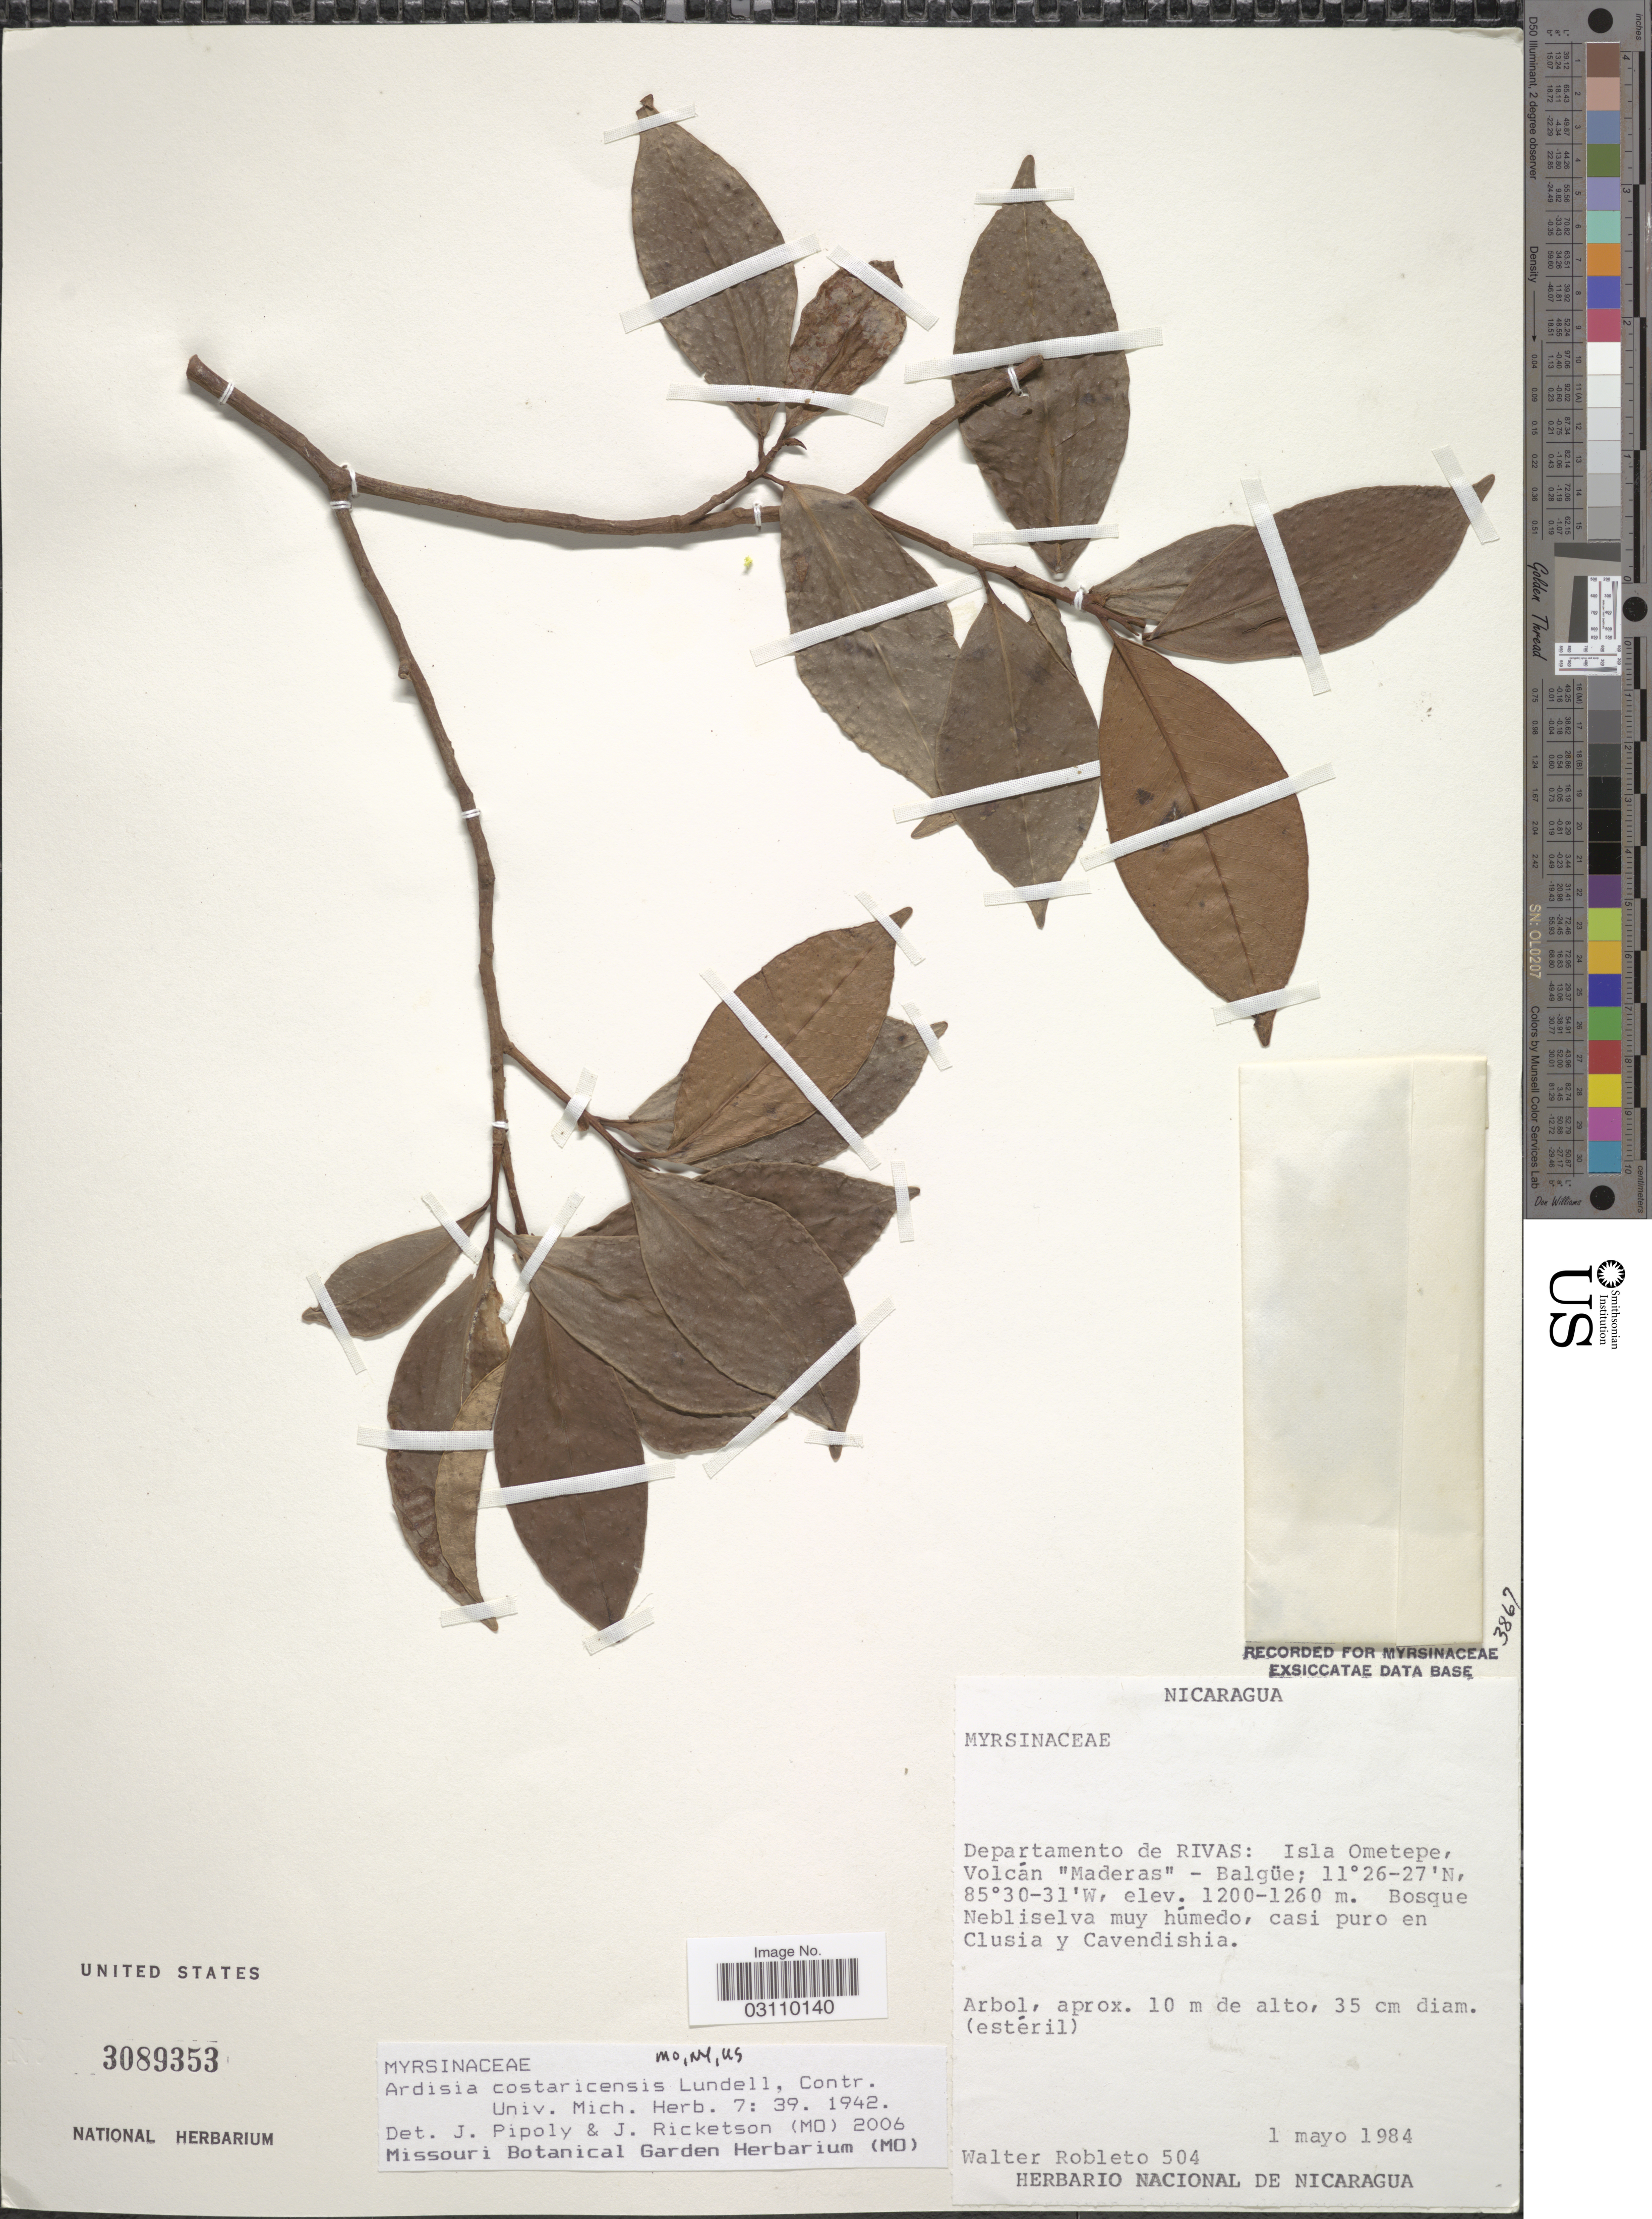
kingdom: Plantae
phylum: Tracheophyta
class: Magnoliopsida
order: Ericales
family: Primulaceae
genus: Ardisia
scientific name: Ardisia costaricensis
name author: Lundell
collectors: W. Robleto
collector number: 504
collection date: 1984-05-01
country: Nicaragua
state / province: Rivas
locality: Departamento de Rivas: Isla Ometepe, Volcán "Maderas" - Balgüe.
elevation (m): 1200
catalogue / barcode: US 3089353